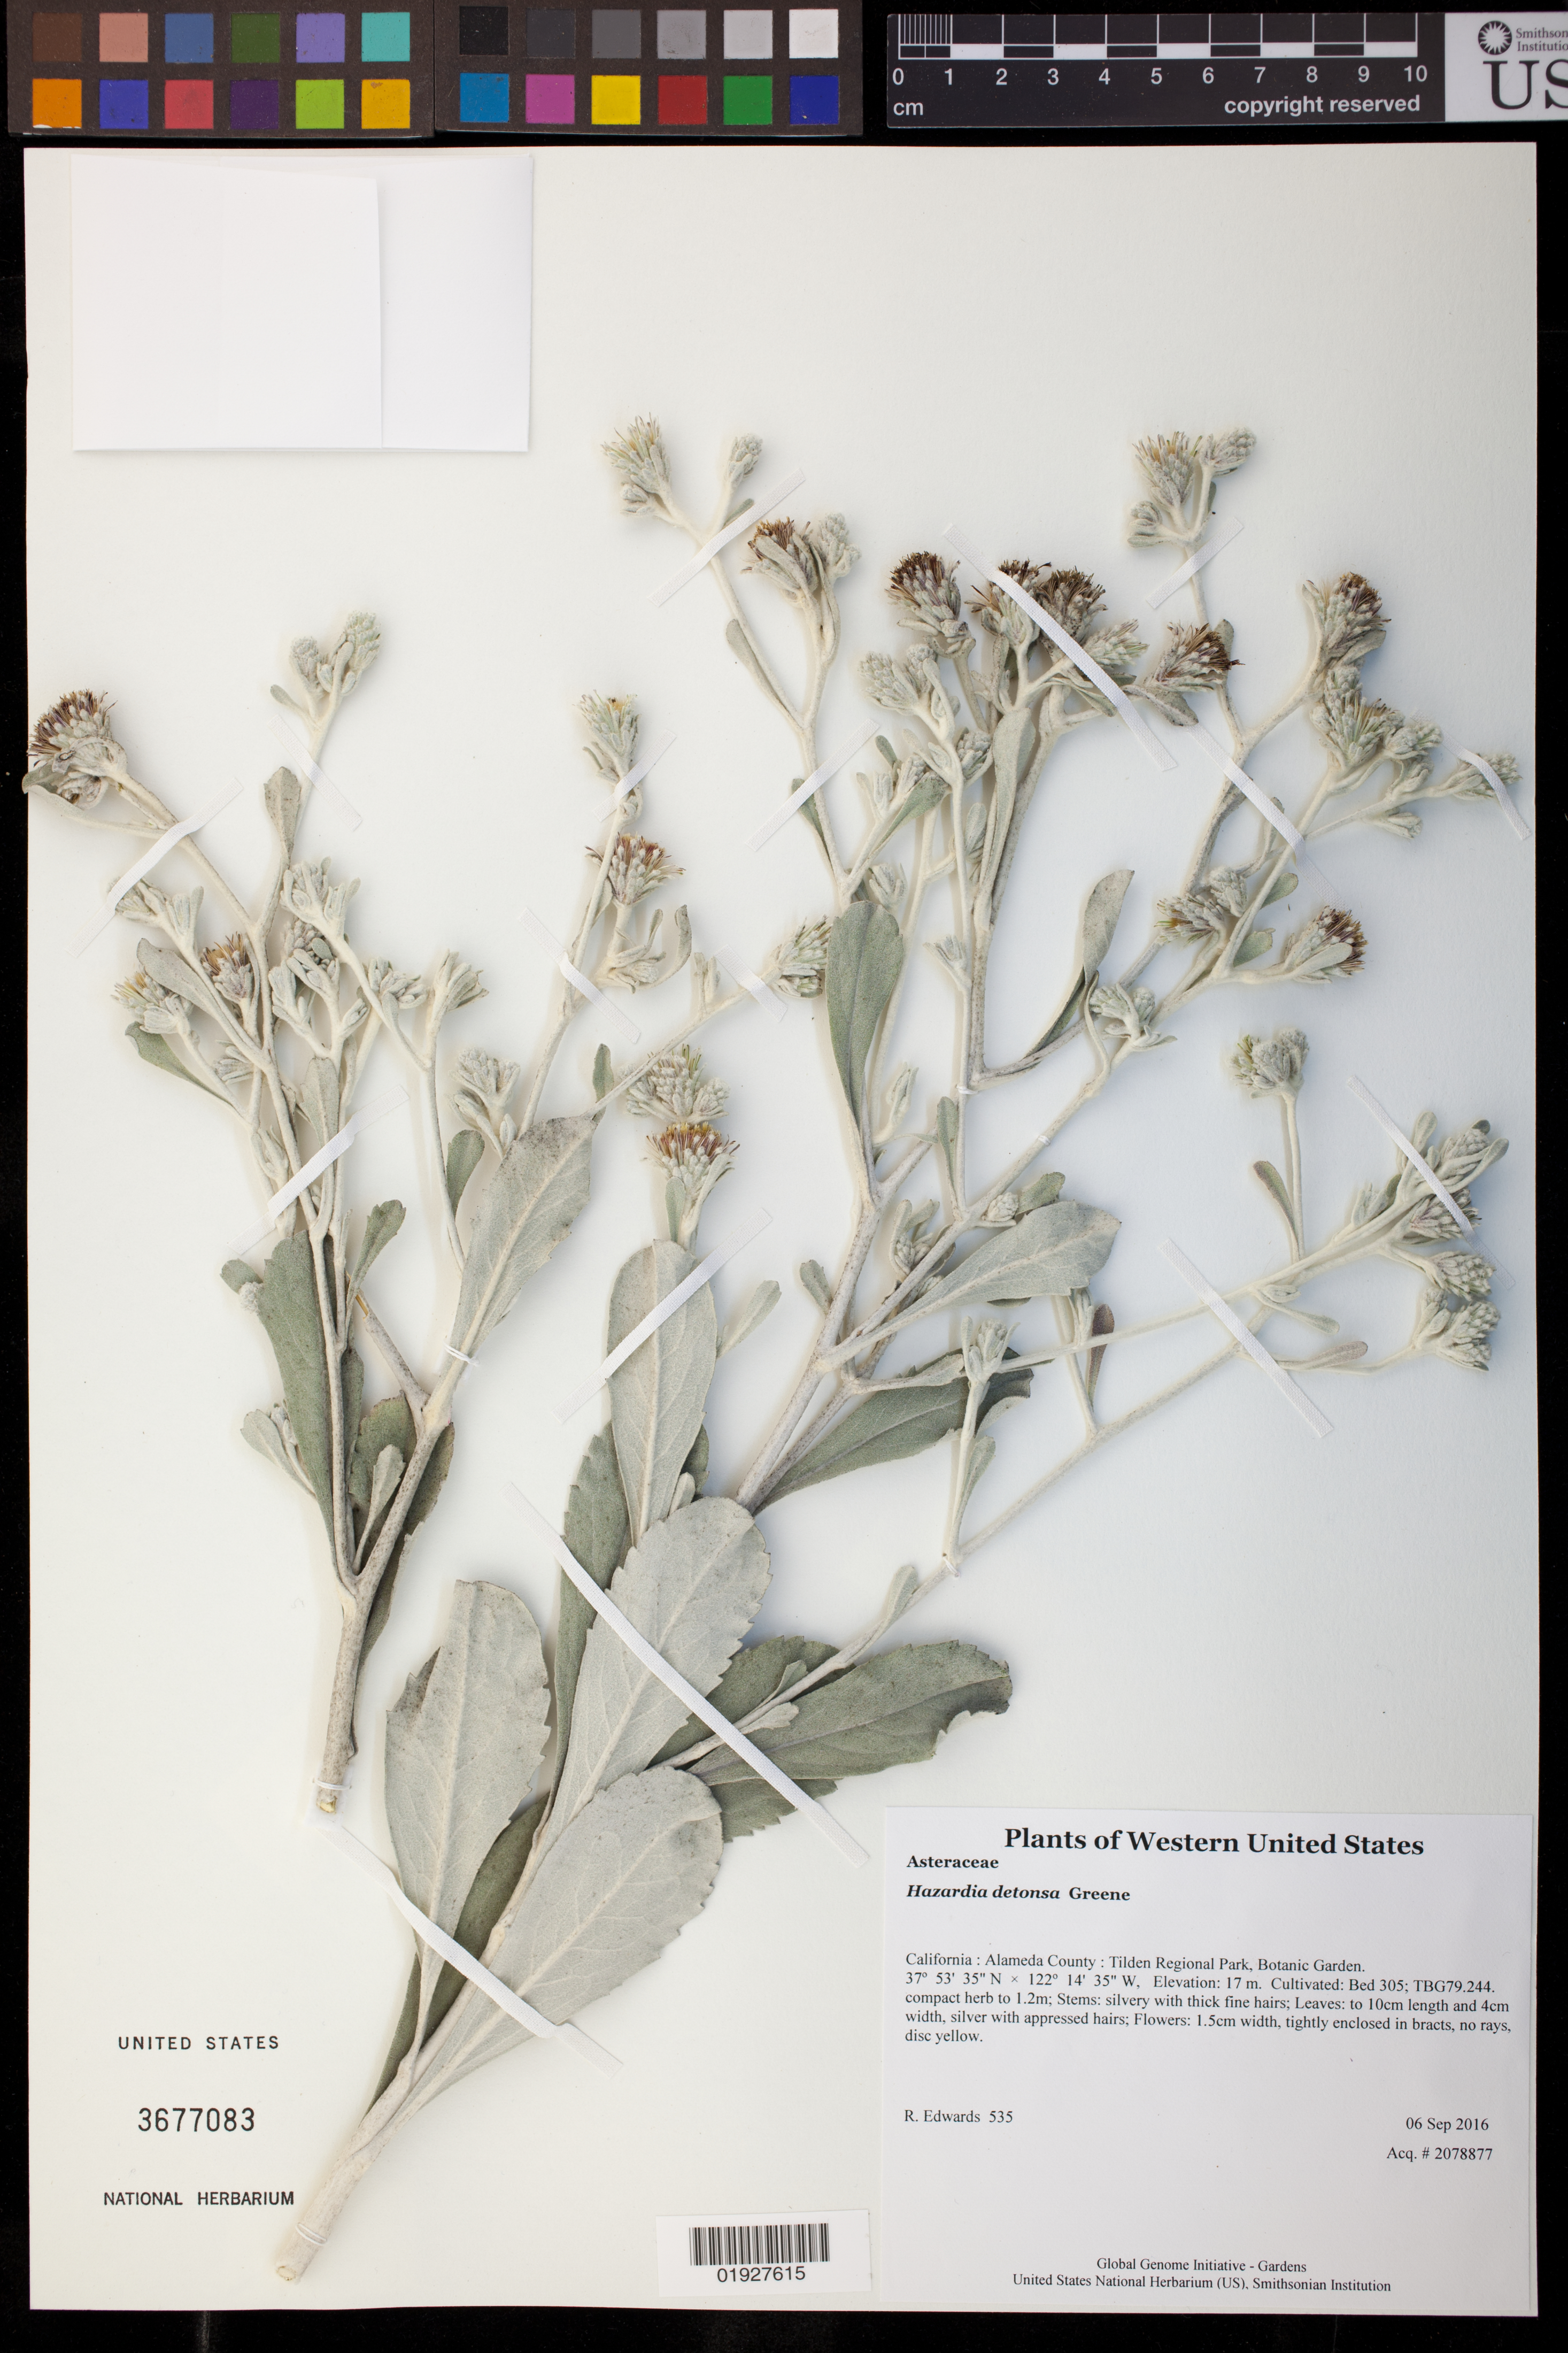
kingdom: Plantae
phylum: Tracheophyta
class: Magnoliopsida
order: Asterales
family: Asteraceae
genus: Hazardia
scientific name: Hazardia detonsa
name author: Greene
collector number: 535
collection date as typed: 6 September 2016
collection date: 2016-09-06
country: United States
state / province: California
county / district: Alameda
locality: Tilden Regional Park, Botanic Garden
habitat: Cultivated: Bed 305; TBG79.244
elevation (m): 16.9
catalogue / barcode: US 3677083